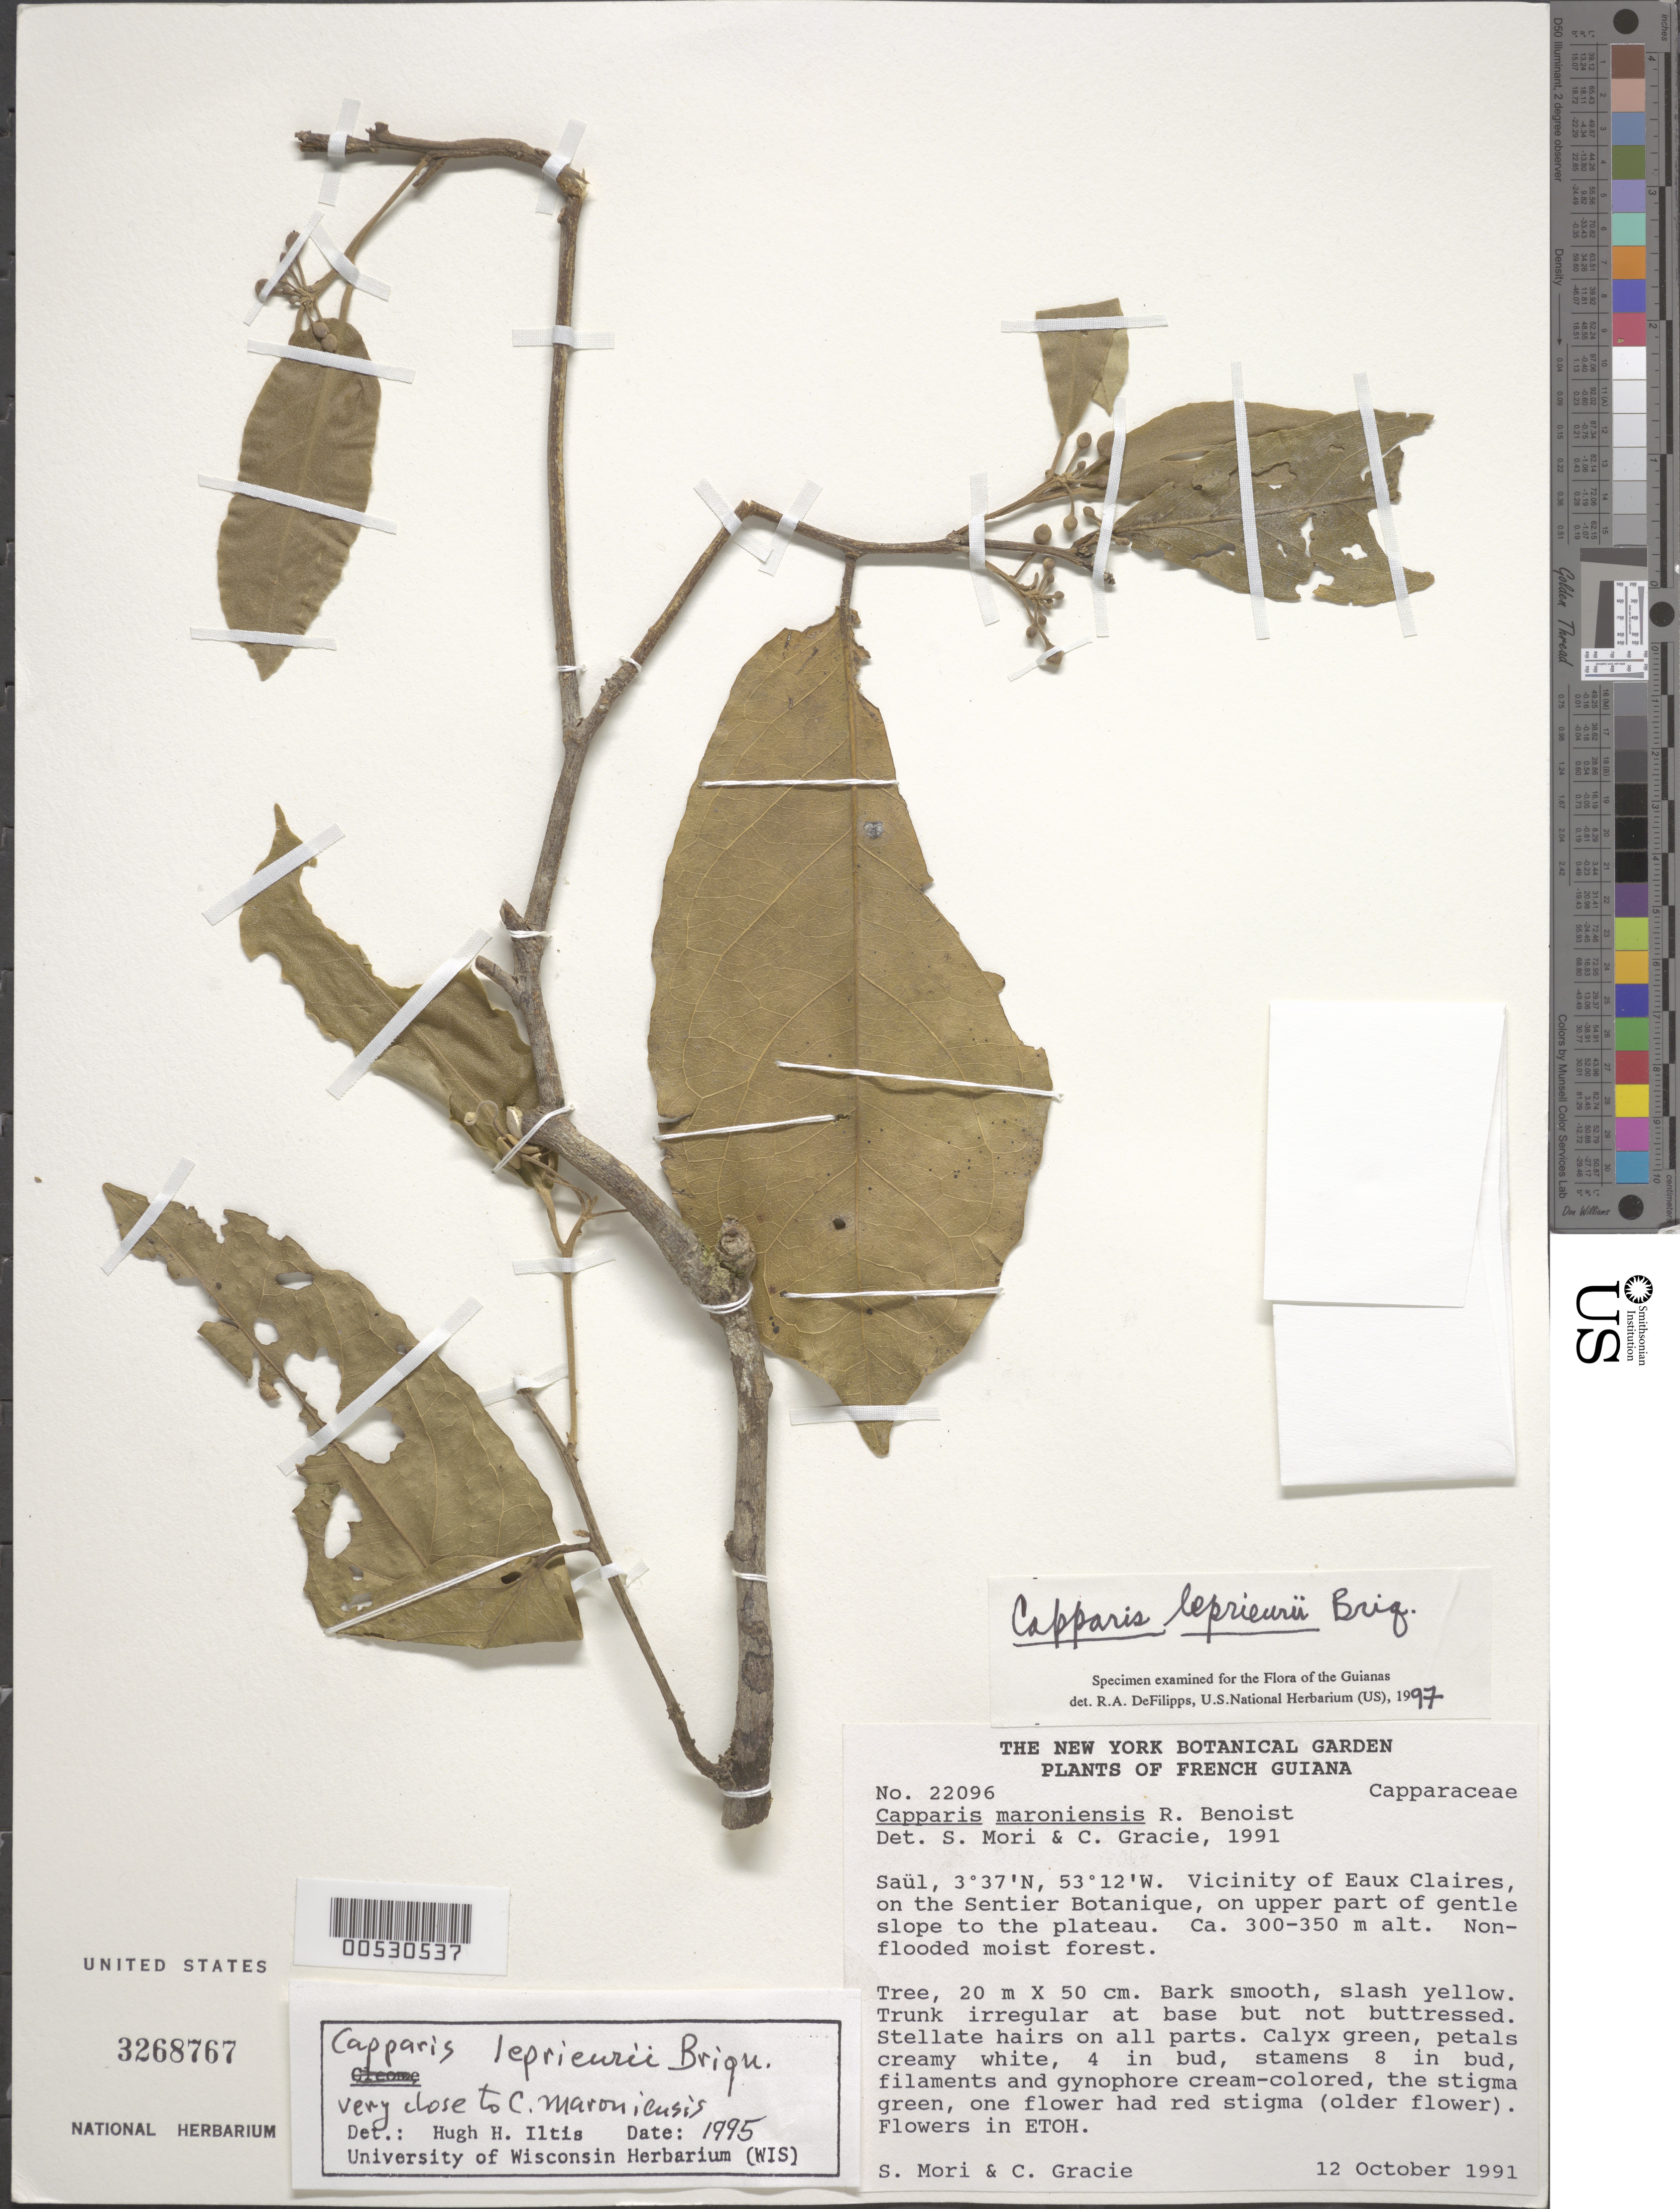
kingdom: Plantae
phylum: Tracheophyta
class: Magnoliopsida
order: Brassicales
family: Capparaceae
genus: Capparis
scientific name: Capparis leprieurii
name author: Briq.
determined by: DeFilipps, R. A.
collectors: S. Mori, C. A. Gracie, J. Lazzaroni, B. Rishel, D. Russell & F. Wright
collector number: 22096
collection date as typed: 12-Oct-91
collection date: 1991-10-12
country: French Guiana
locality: Saül, vicinity of Eaux Claires, on Sentier Botanique on upper part of gentle slope to plateau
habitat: Non-flooded moist forest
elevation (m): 300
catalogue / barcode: US 3268767